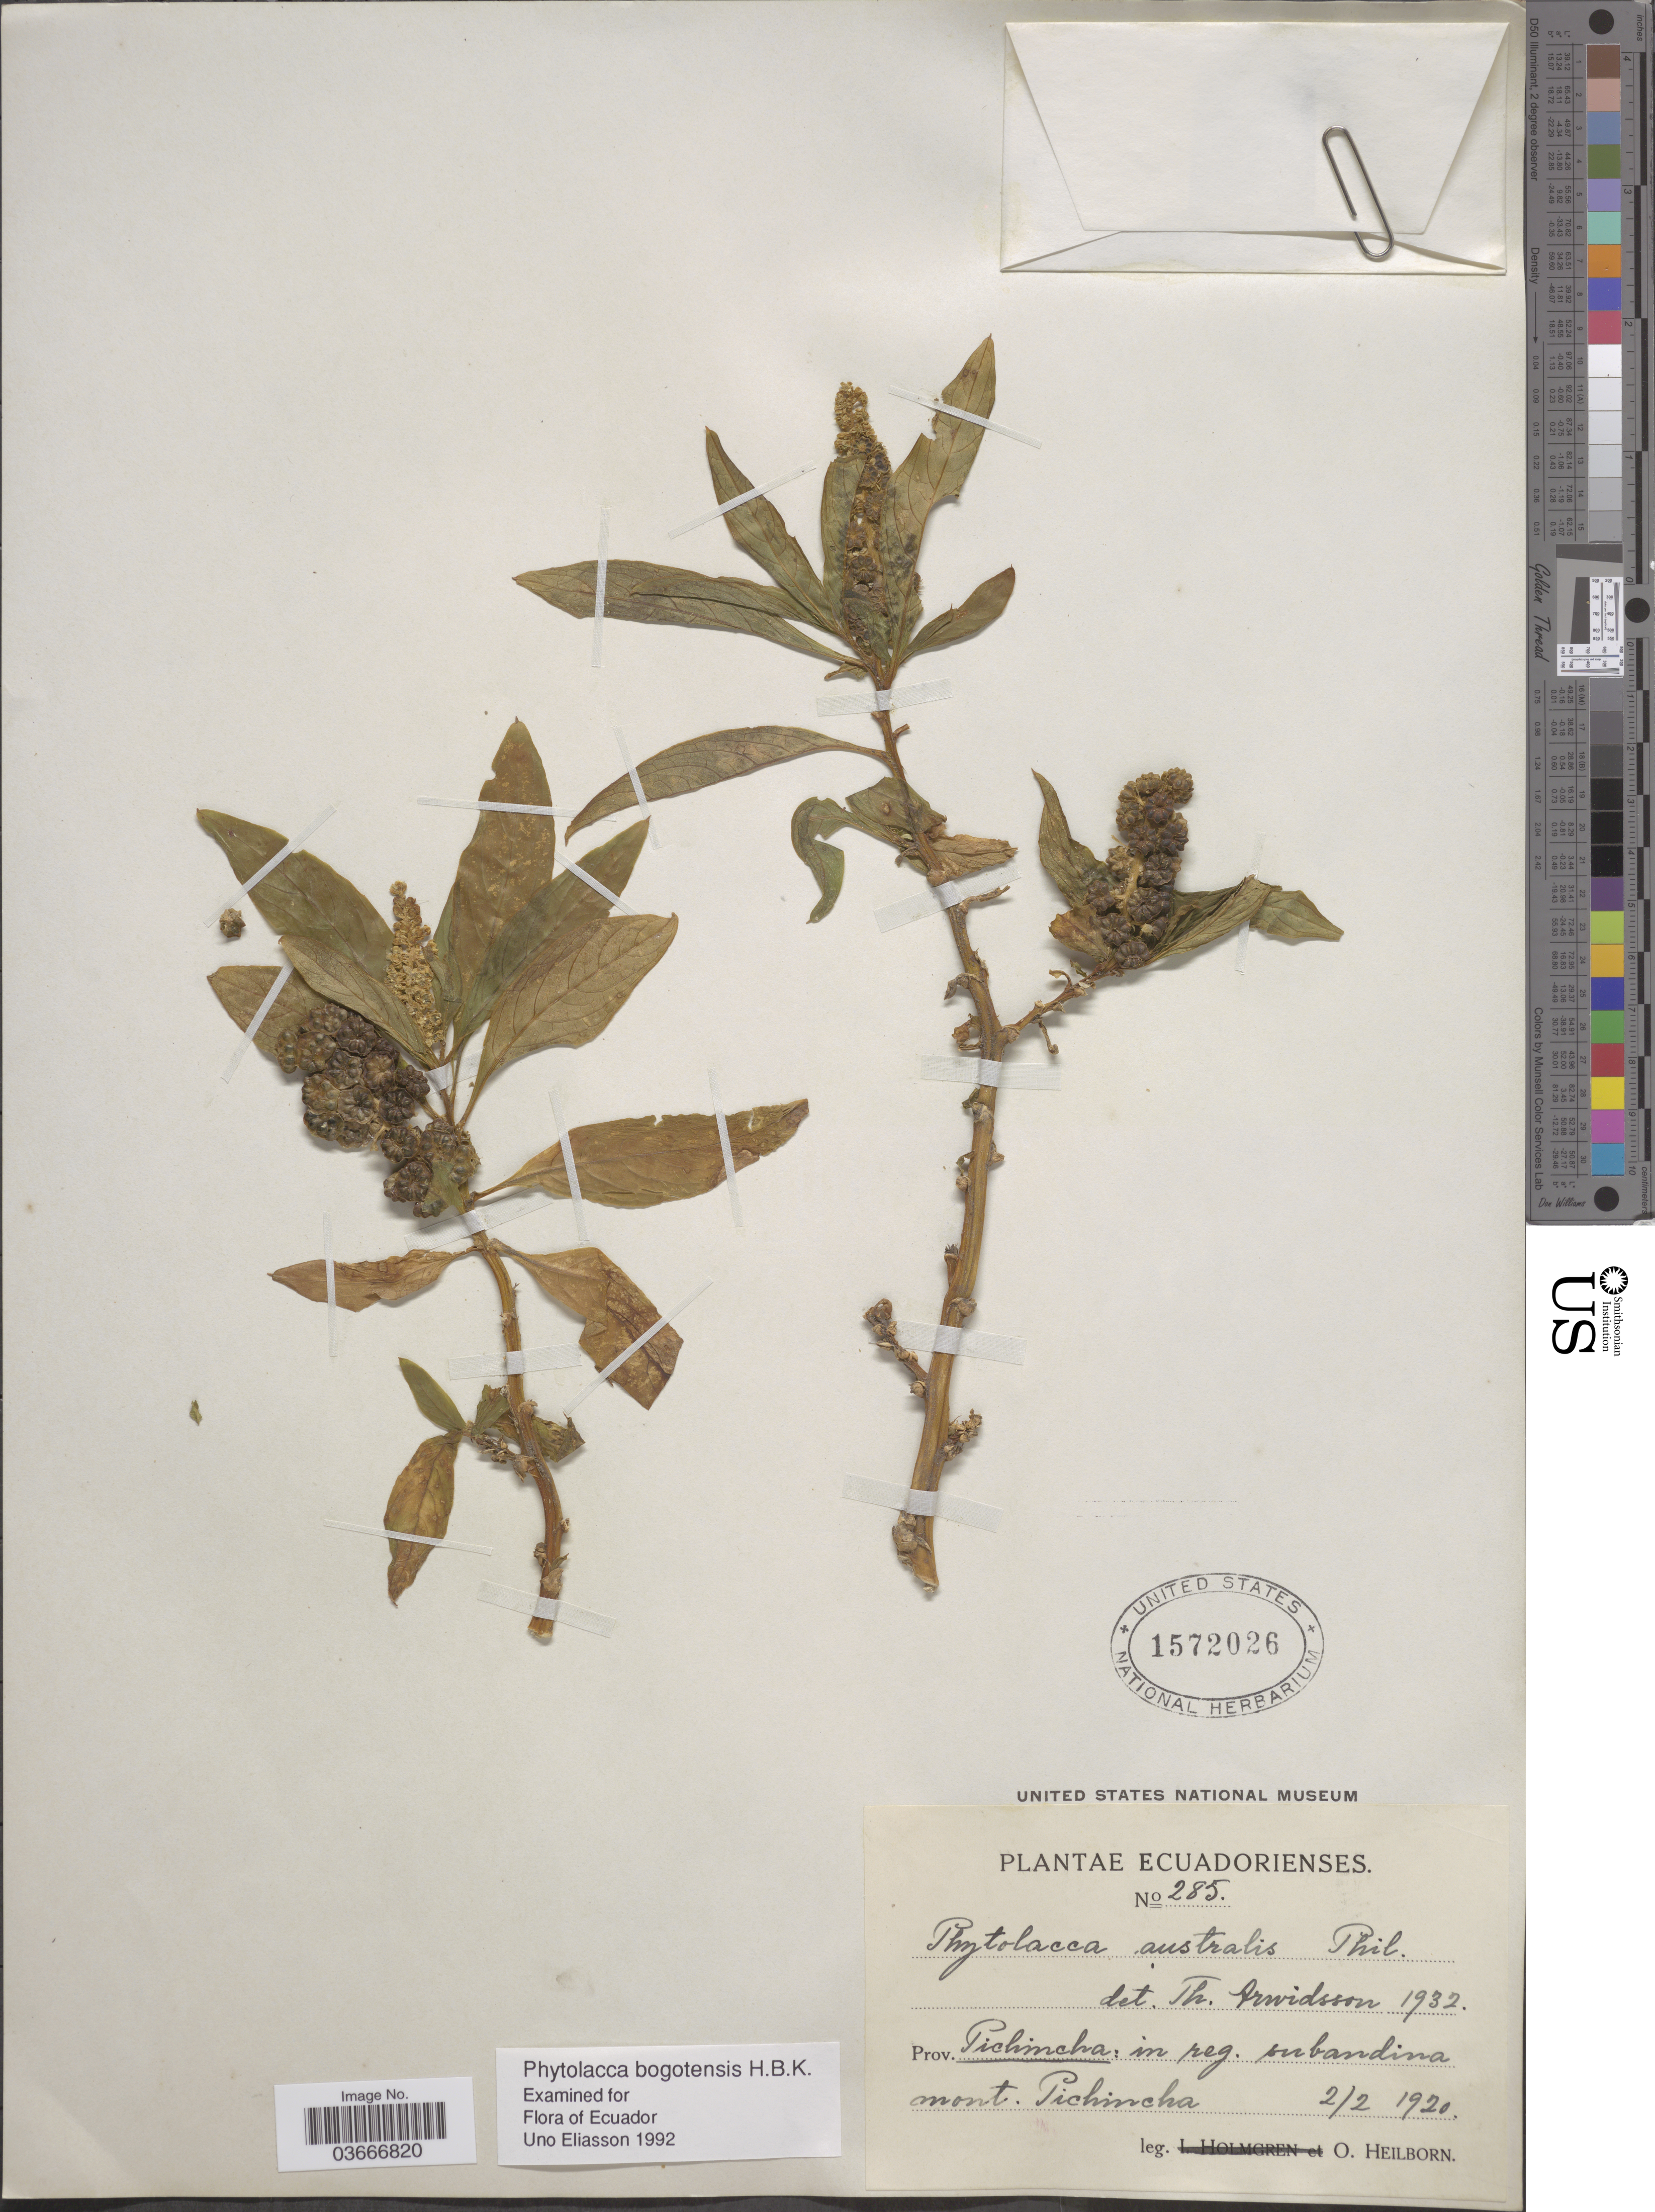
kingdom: Plantae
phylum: Tracheophyta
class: Magnoliopsida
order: Caryophyllales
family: Phytolaccaceae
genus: Phytolacca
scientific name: Phytolacca bogotensis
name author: Kunth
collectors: O. Heilborn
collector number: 285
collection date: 1920-02-02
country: Ecuador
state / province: Pichincha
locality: In reg. subandina mont. Pichincha.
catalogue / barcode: US 1572026